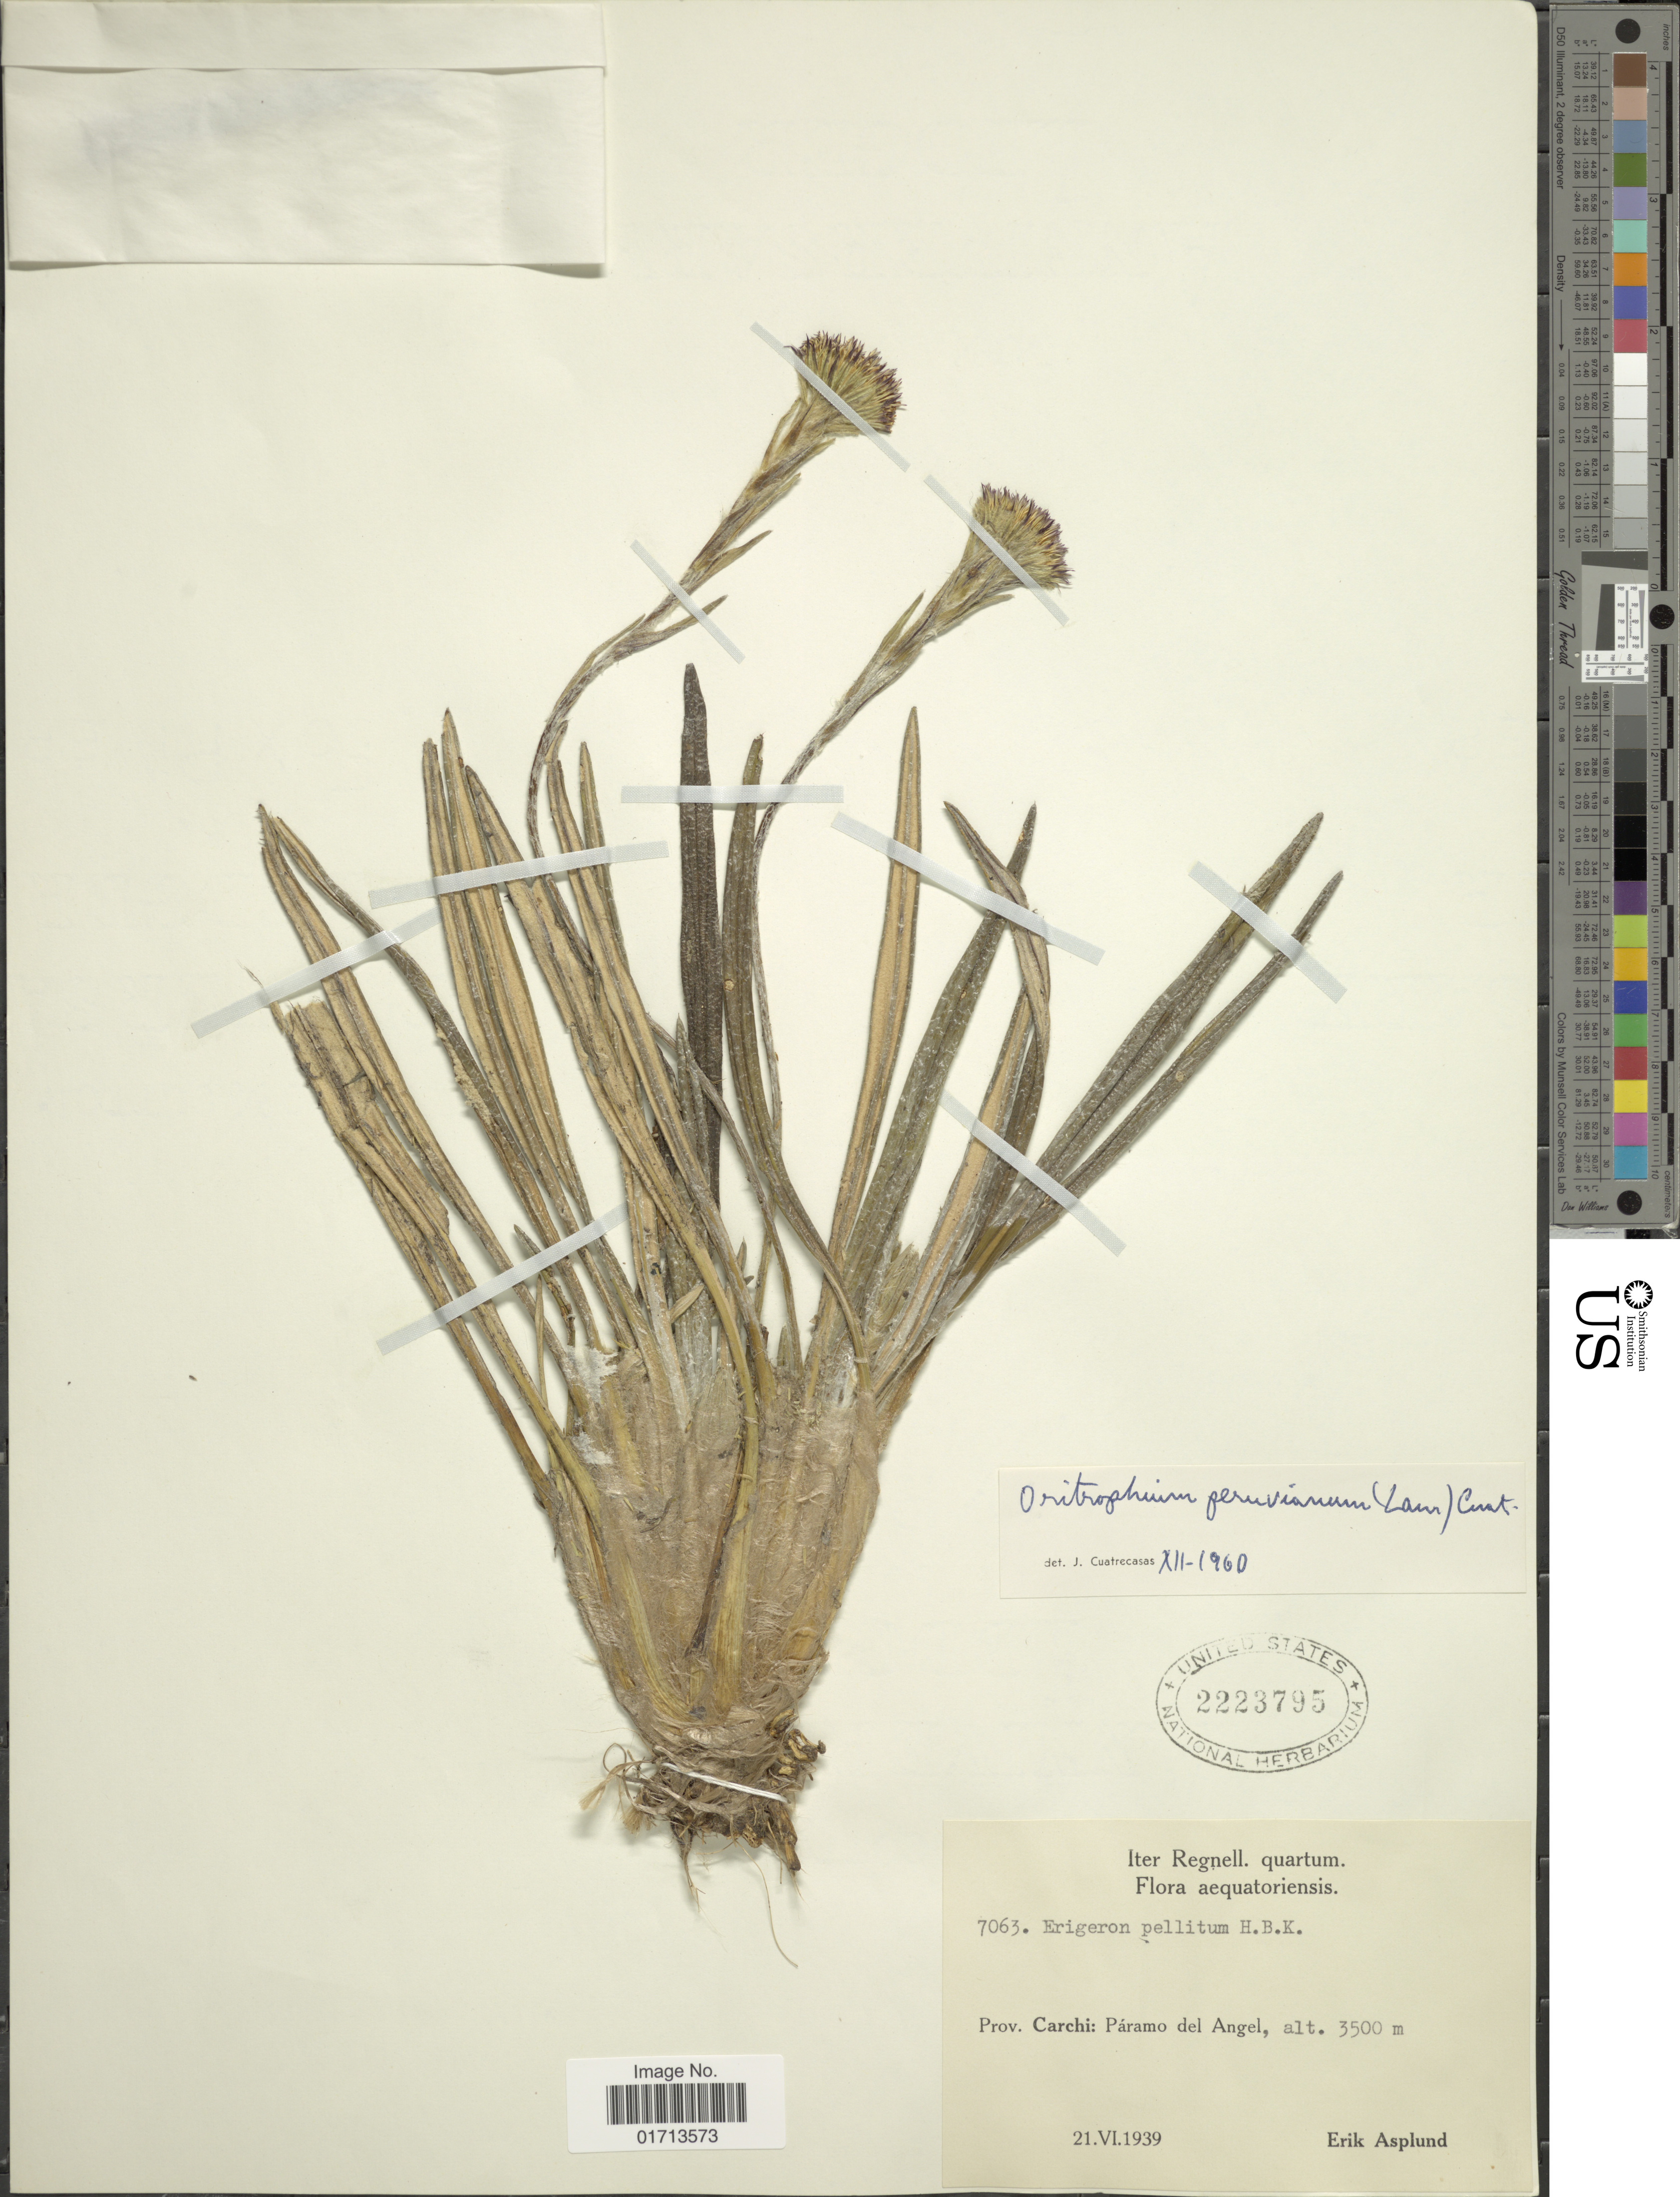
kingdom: Plantae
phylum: Tracheophyta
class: Magnoliopsida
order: Asterales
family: Asteraceae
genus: Oritrophium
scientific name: Oritrophium peruvianum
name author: (Lam.) Cuatrec.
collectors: E. Asplund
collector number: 7063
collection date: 1939-06-21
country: Ecuador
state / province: Carchi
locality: Paramo del Angel.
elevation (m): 3500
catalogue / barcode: US 2223795